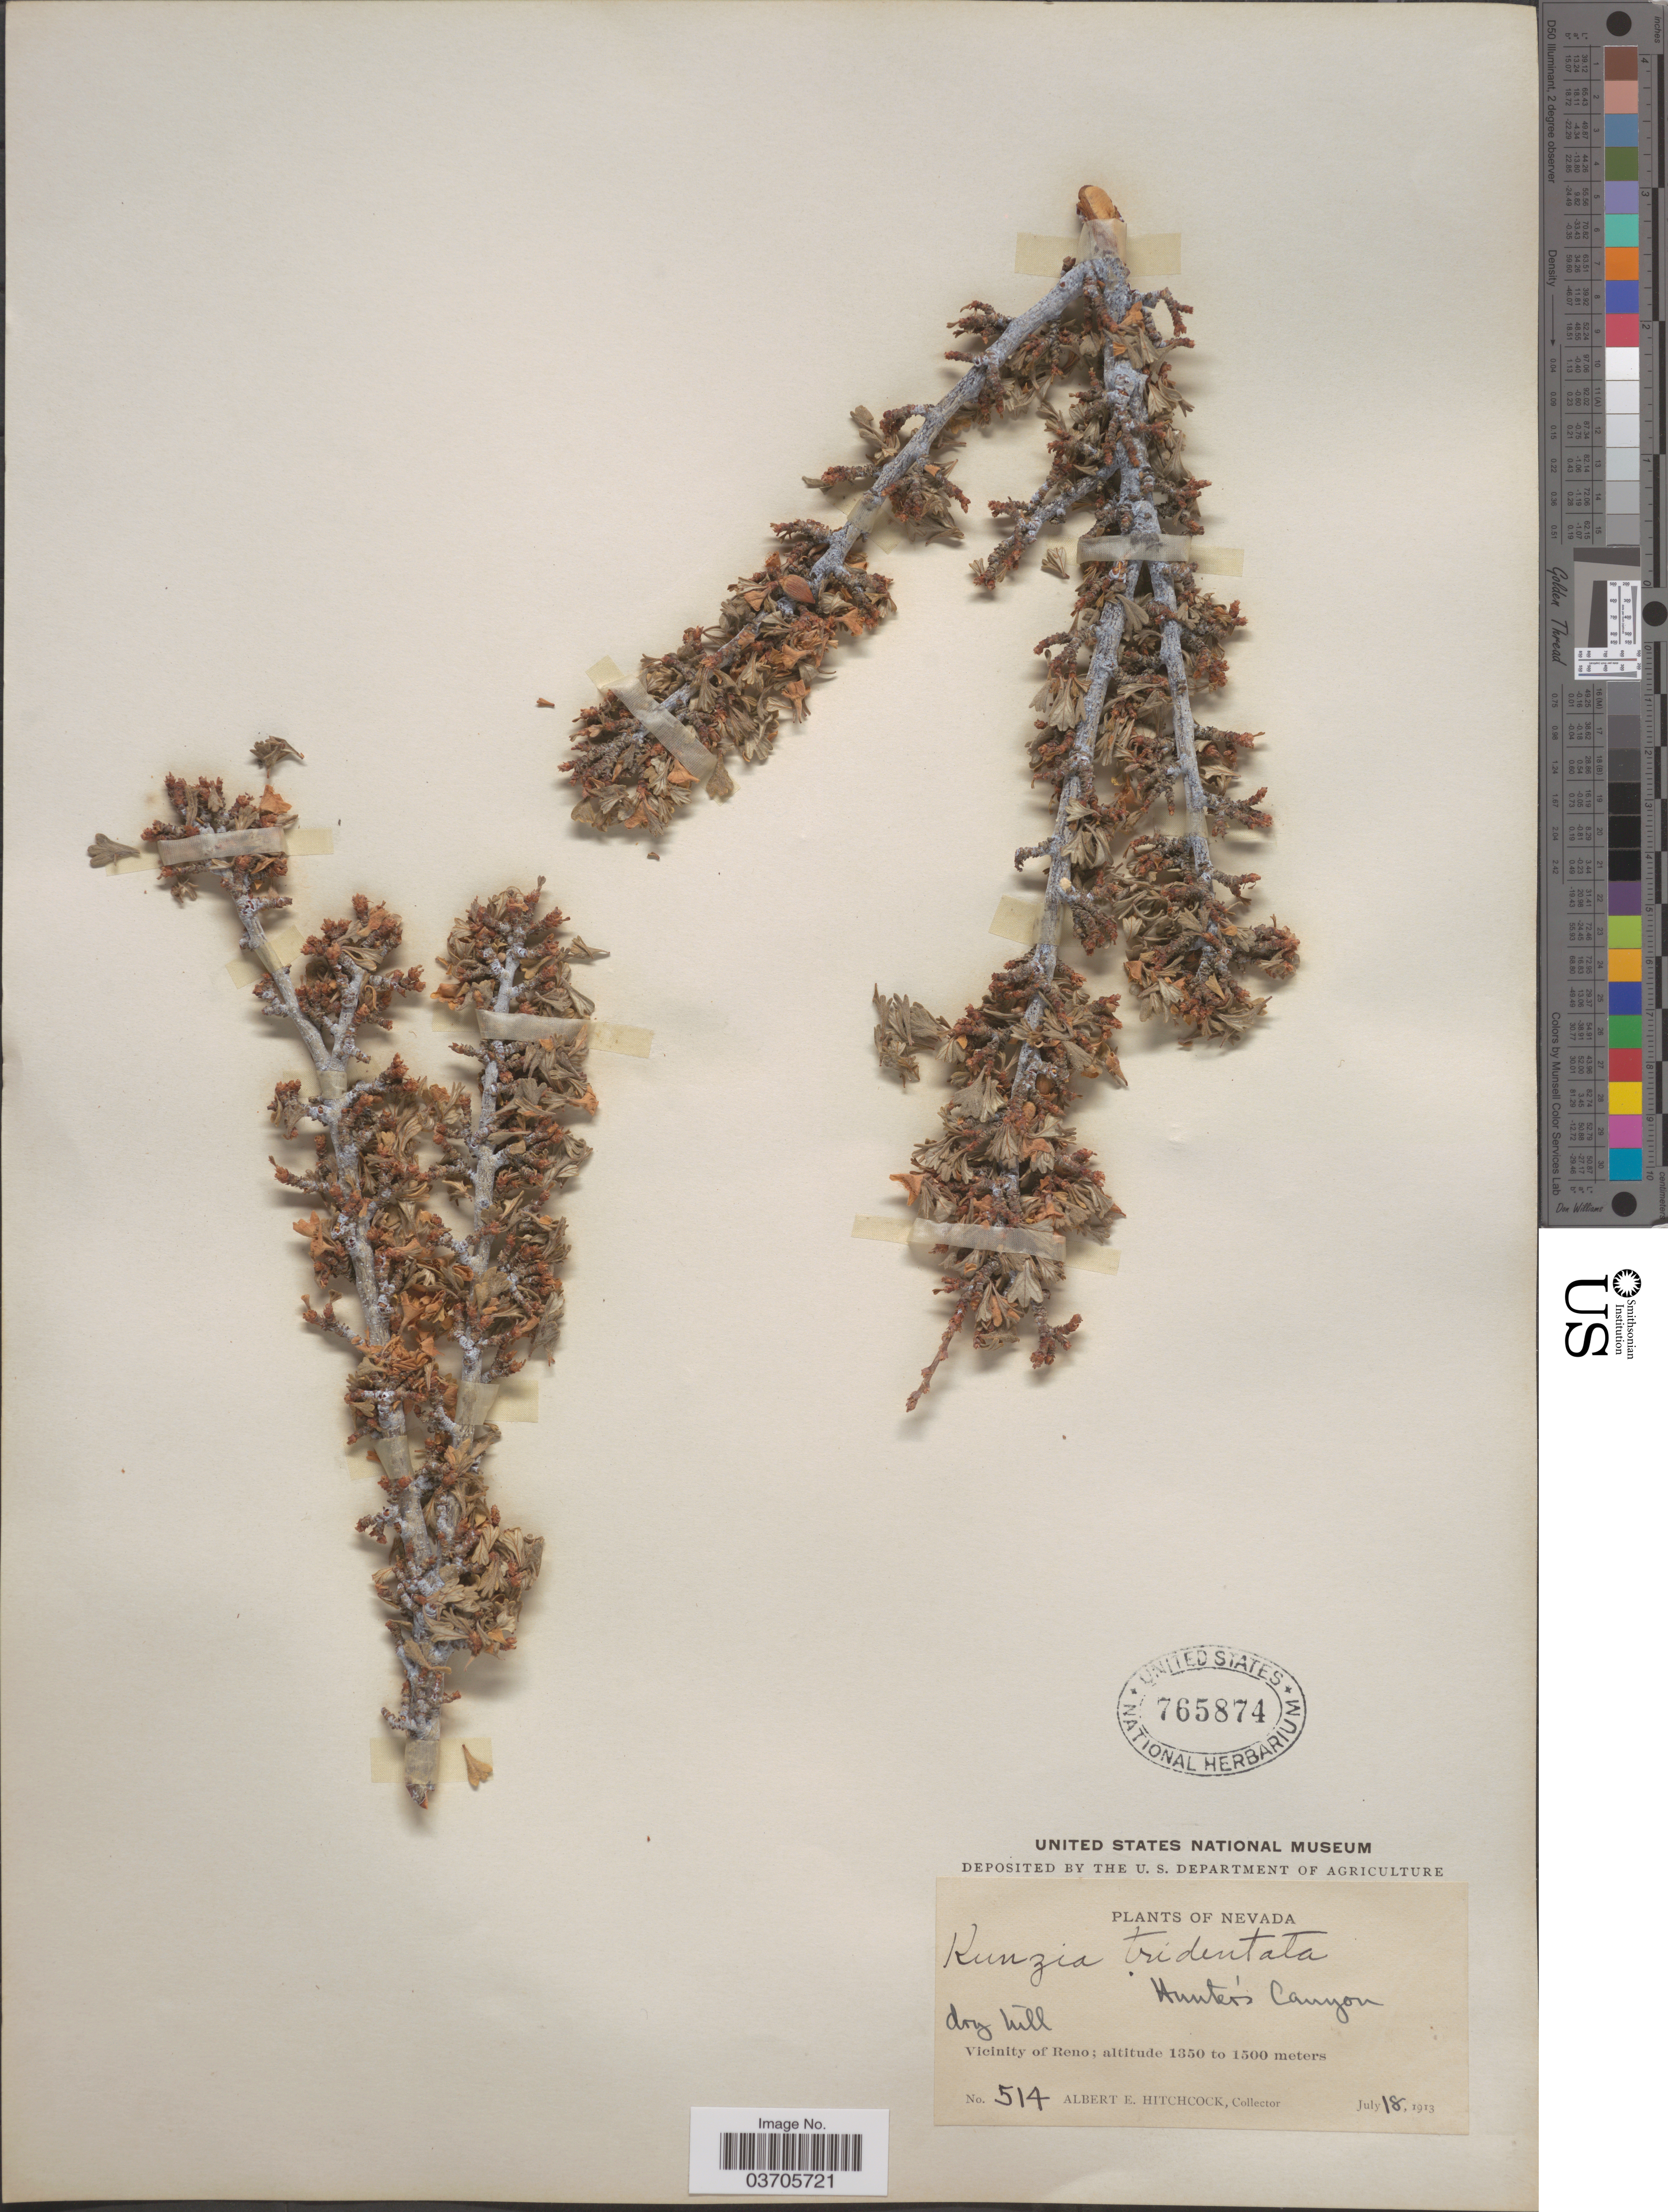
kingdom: Plantae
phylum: Tracheophyta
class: Magnoliopsida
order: Rosales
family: Rosaceae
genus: Purshia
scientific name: Purshia tridentata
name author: (Pursh) DC.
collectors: A. Hitchcock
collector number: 514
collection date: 1913-07-18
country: United States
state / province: Nevada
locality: Hunter's Canyon. Vicinity of Reno.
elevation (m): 1350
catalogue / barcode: US 765874